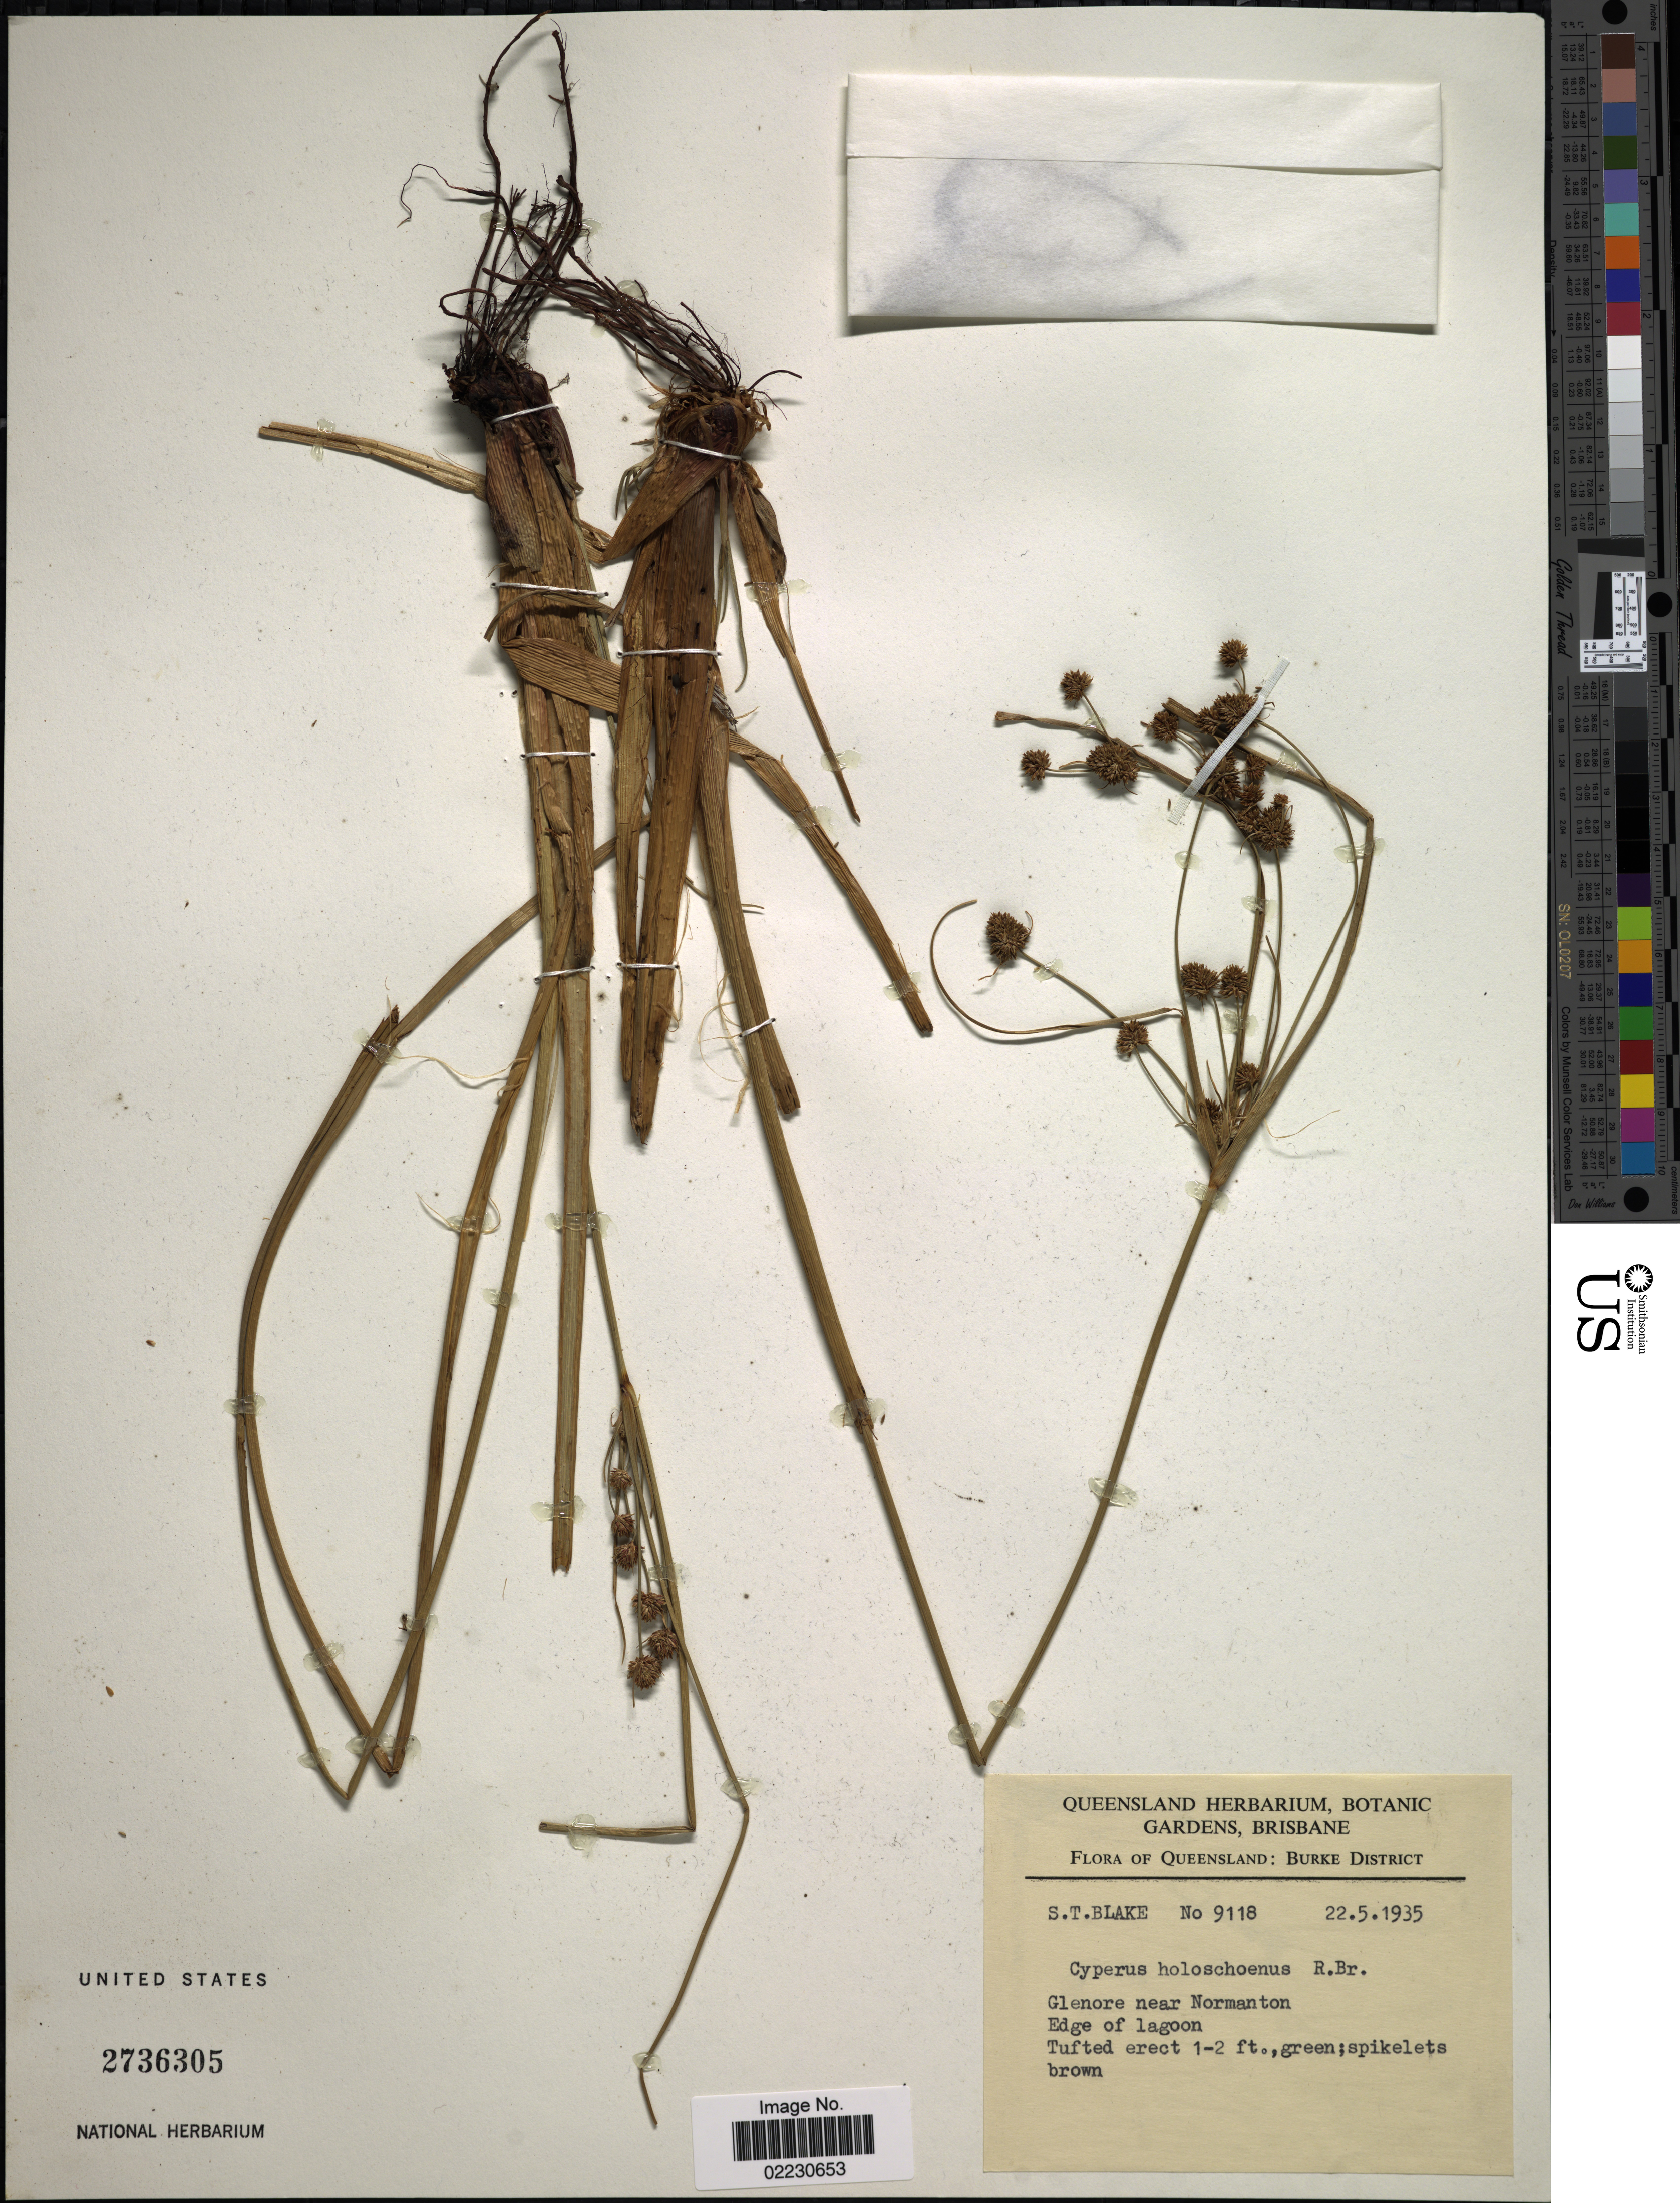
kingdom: Plantae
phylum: Tracheophyta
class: Liliopsida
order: Poales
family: Cyperaceae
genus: Cyperus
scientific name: Cyperus holoschoenus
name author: R. Br.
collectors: S. T. Blake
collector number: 9118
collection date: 1935-05-22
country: Australia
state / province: Queensland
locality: Burke District. Glenore near Normanton. Edge of lagoon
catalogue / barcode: US 2736305